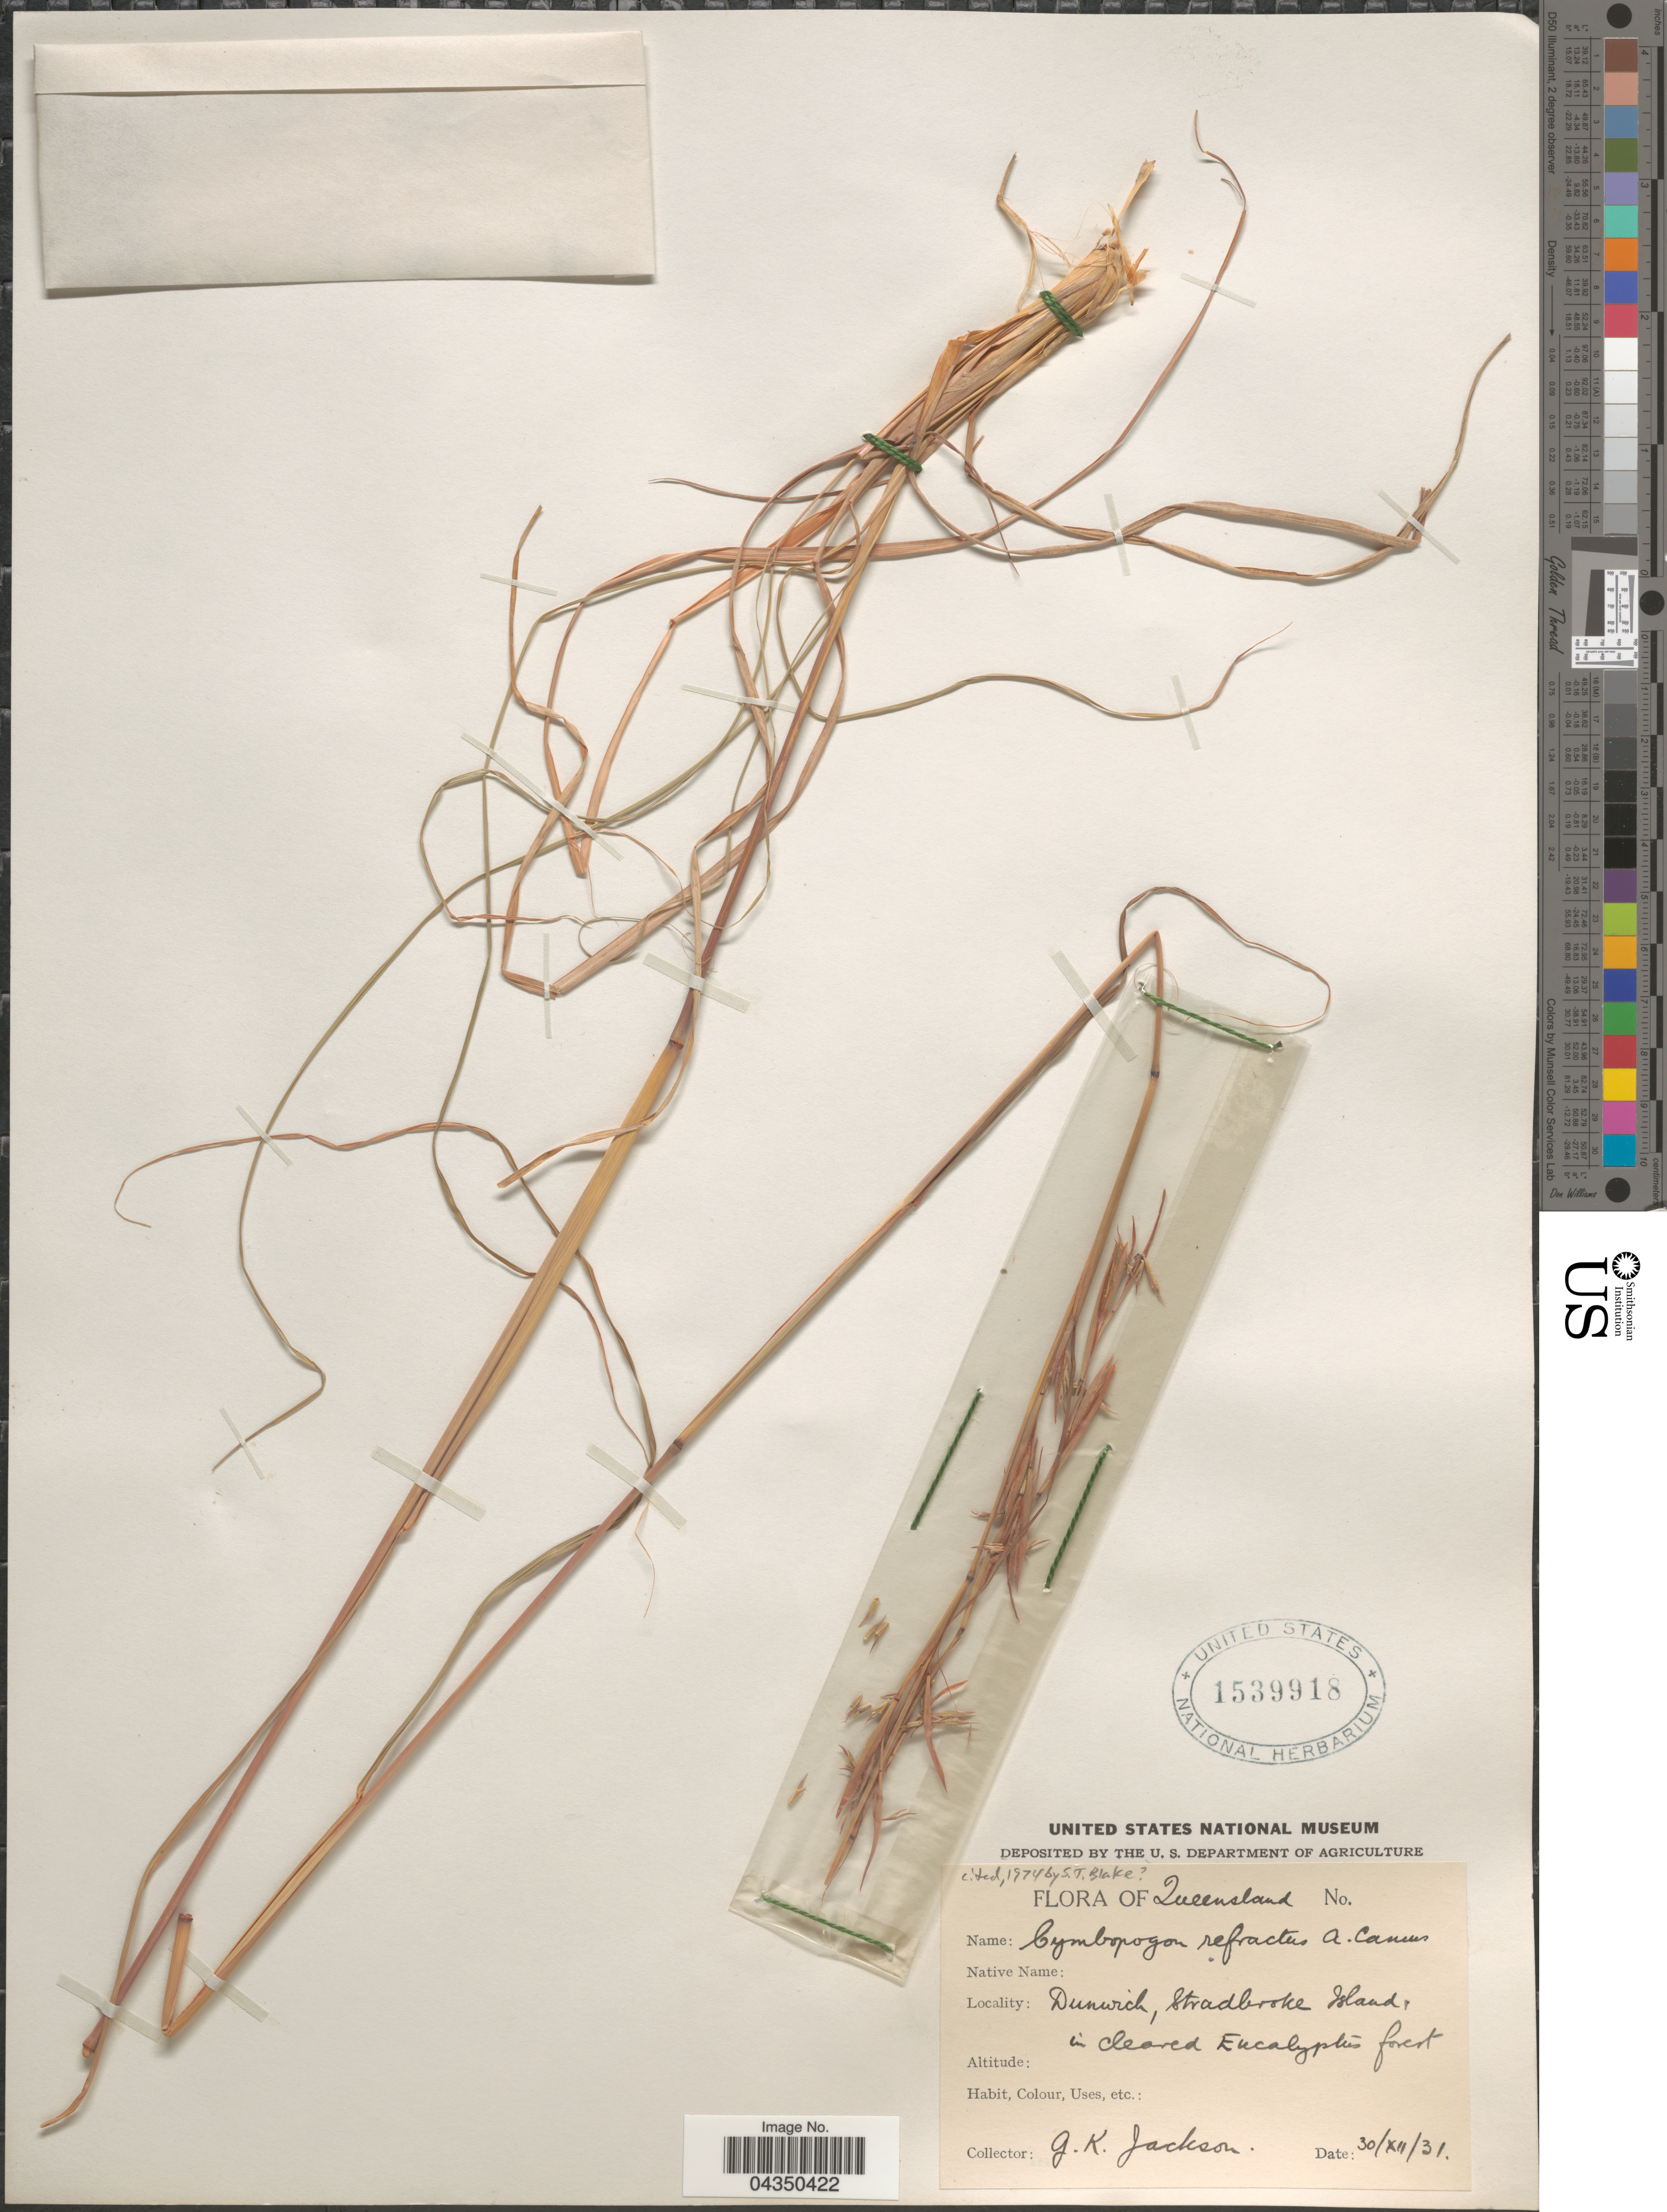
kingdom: Plantae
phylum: Tracheophyta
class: Liliopsida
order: Poales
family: Poaceae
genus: Cymbopogon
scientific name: Cymbopogon refractus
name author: (R. Br.) A. Camus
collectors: G. Jackson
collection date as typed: Transcribed d/m/y: 30/12/31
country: Australia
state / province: Queensland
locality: Dunwich, Stradbroke Island.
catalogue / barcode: US 1539918